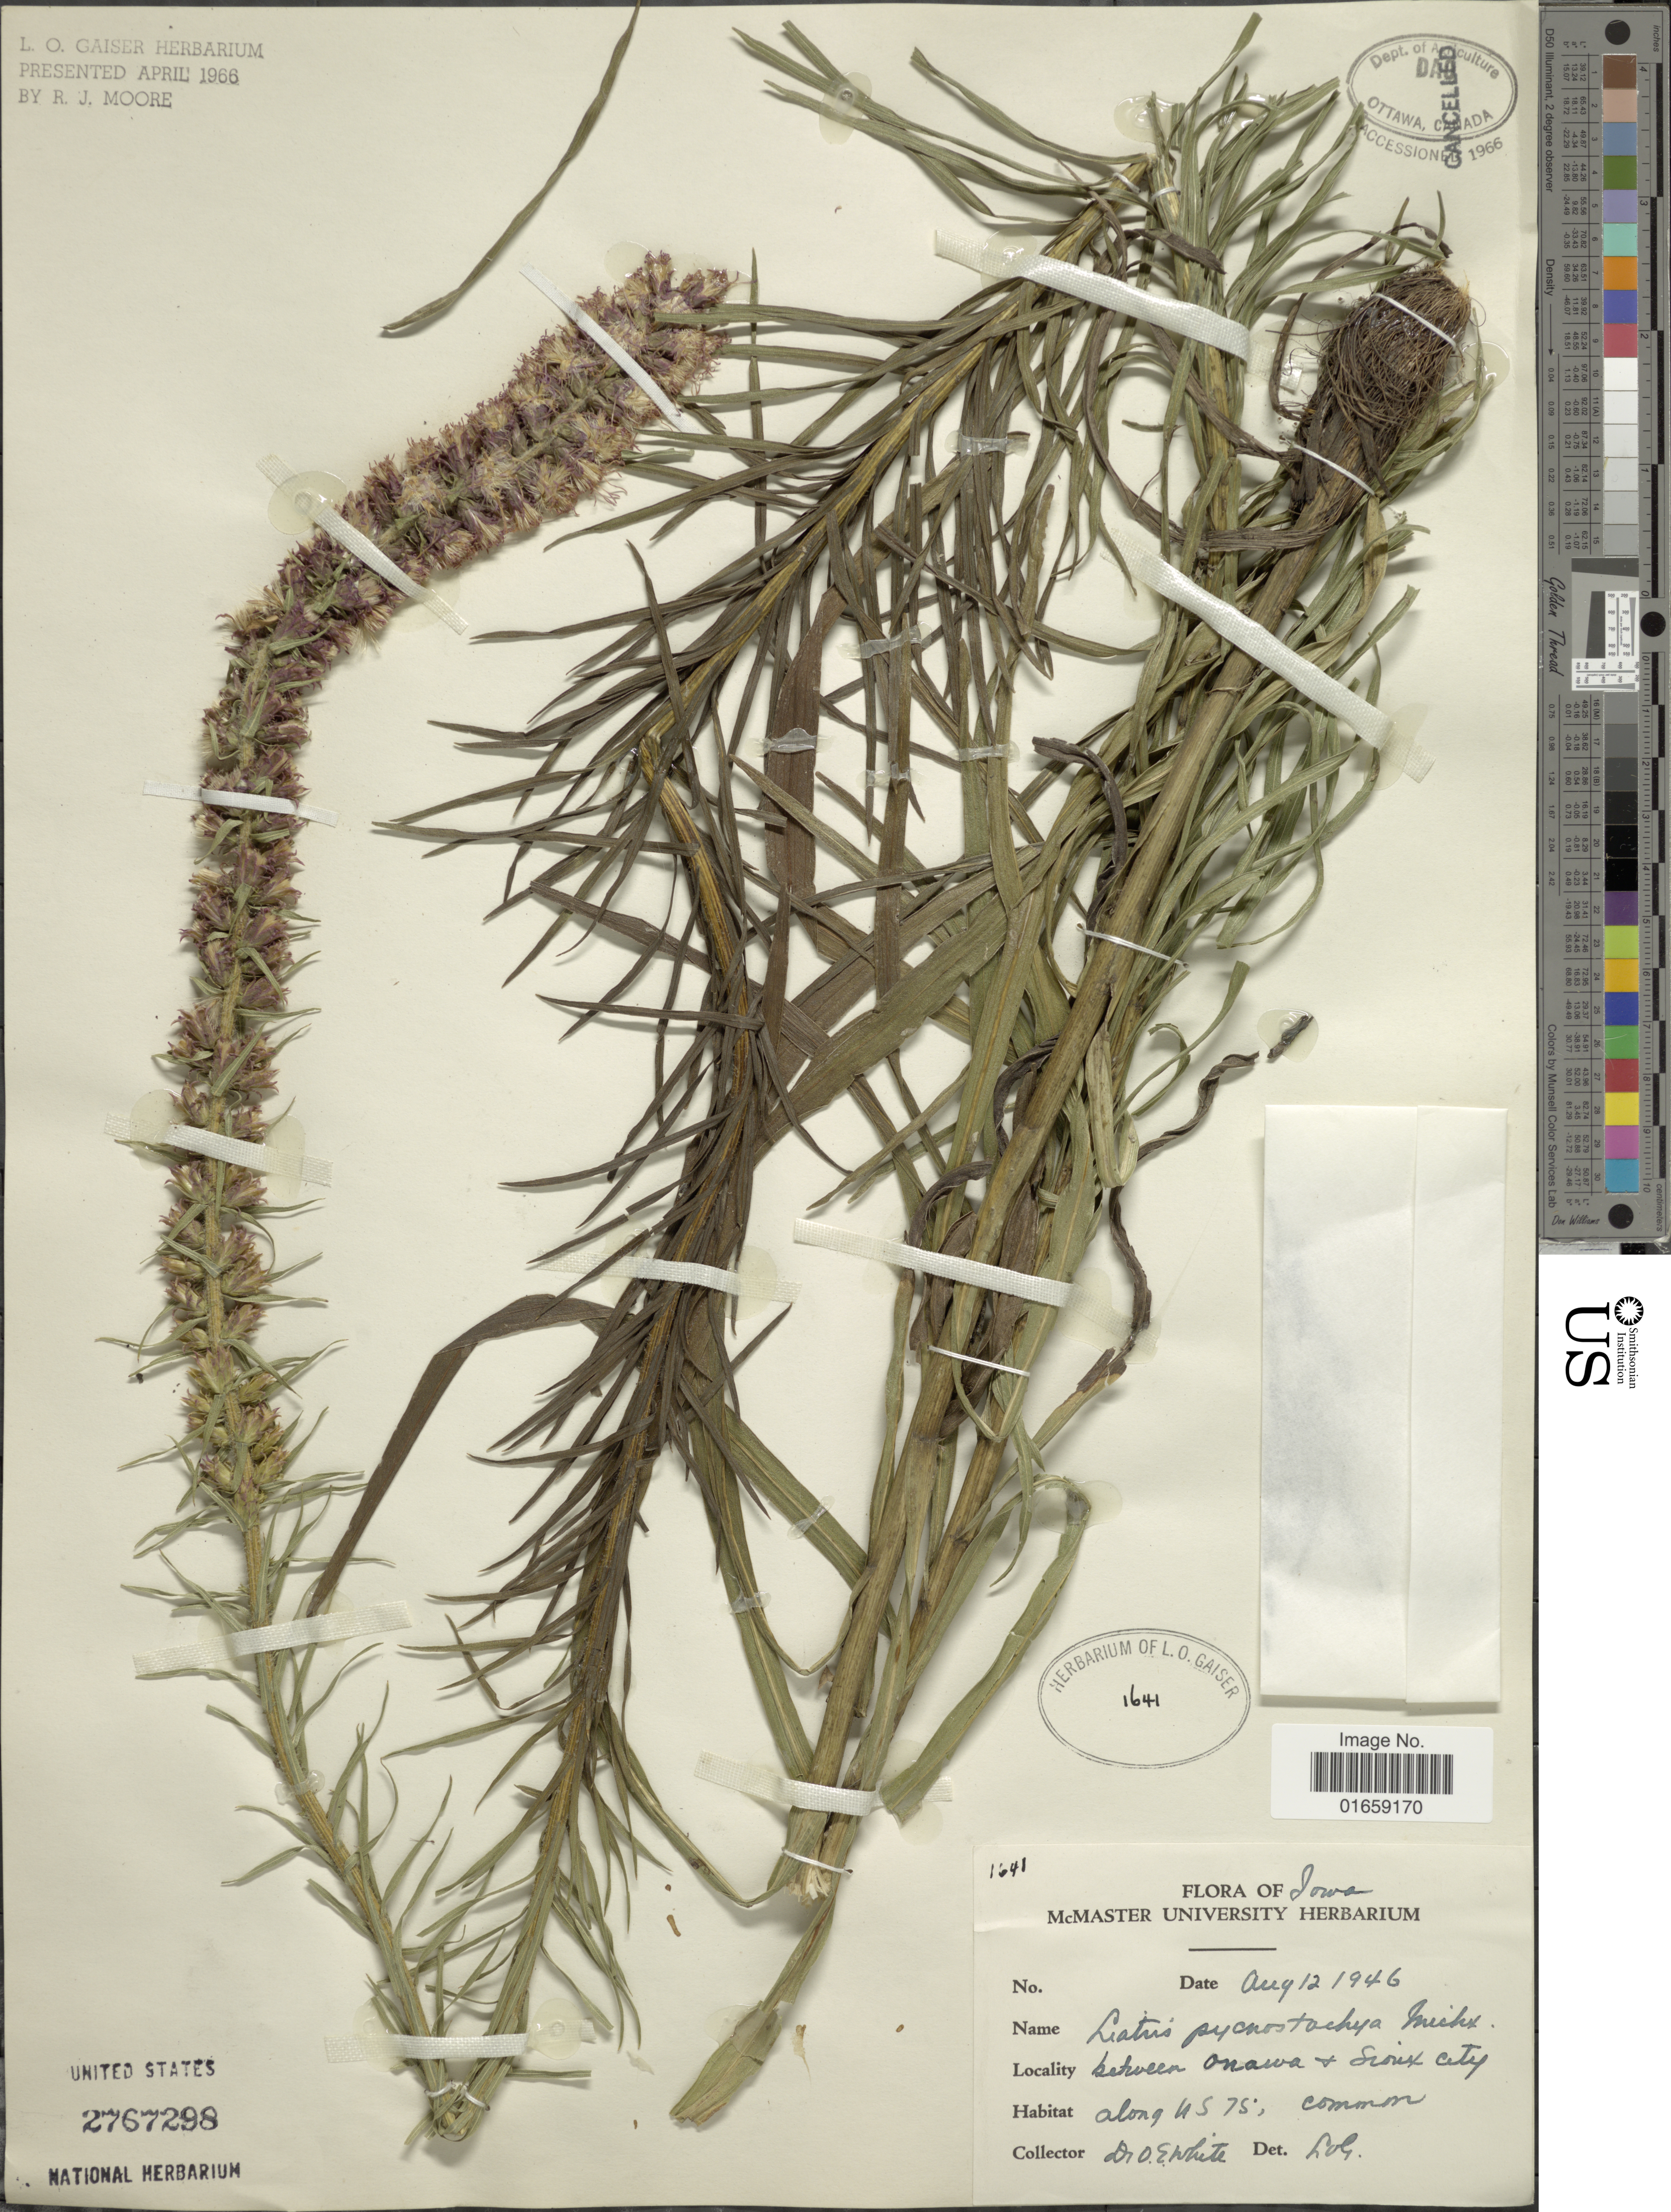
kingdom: Plantae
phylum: Tracheophyta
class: Magnoliopsida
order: Asterales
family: Asteraceae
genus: Liatris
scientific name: Liatris pycnostachya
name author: Michx.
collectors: O. E. White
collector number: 1641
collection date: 1946-08-12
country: United States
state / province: Iowa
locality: Between Onawa + Sioux city.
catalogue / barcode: US 2767298